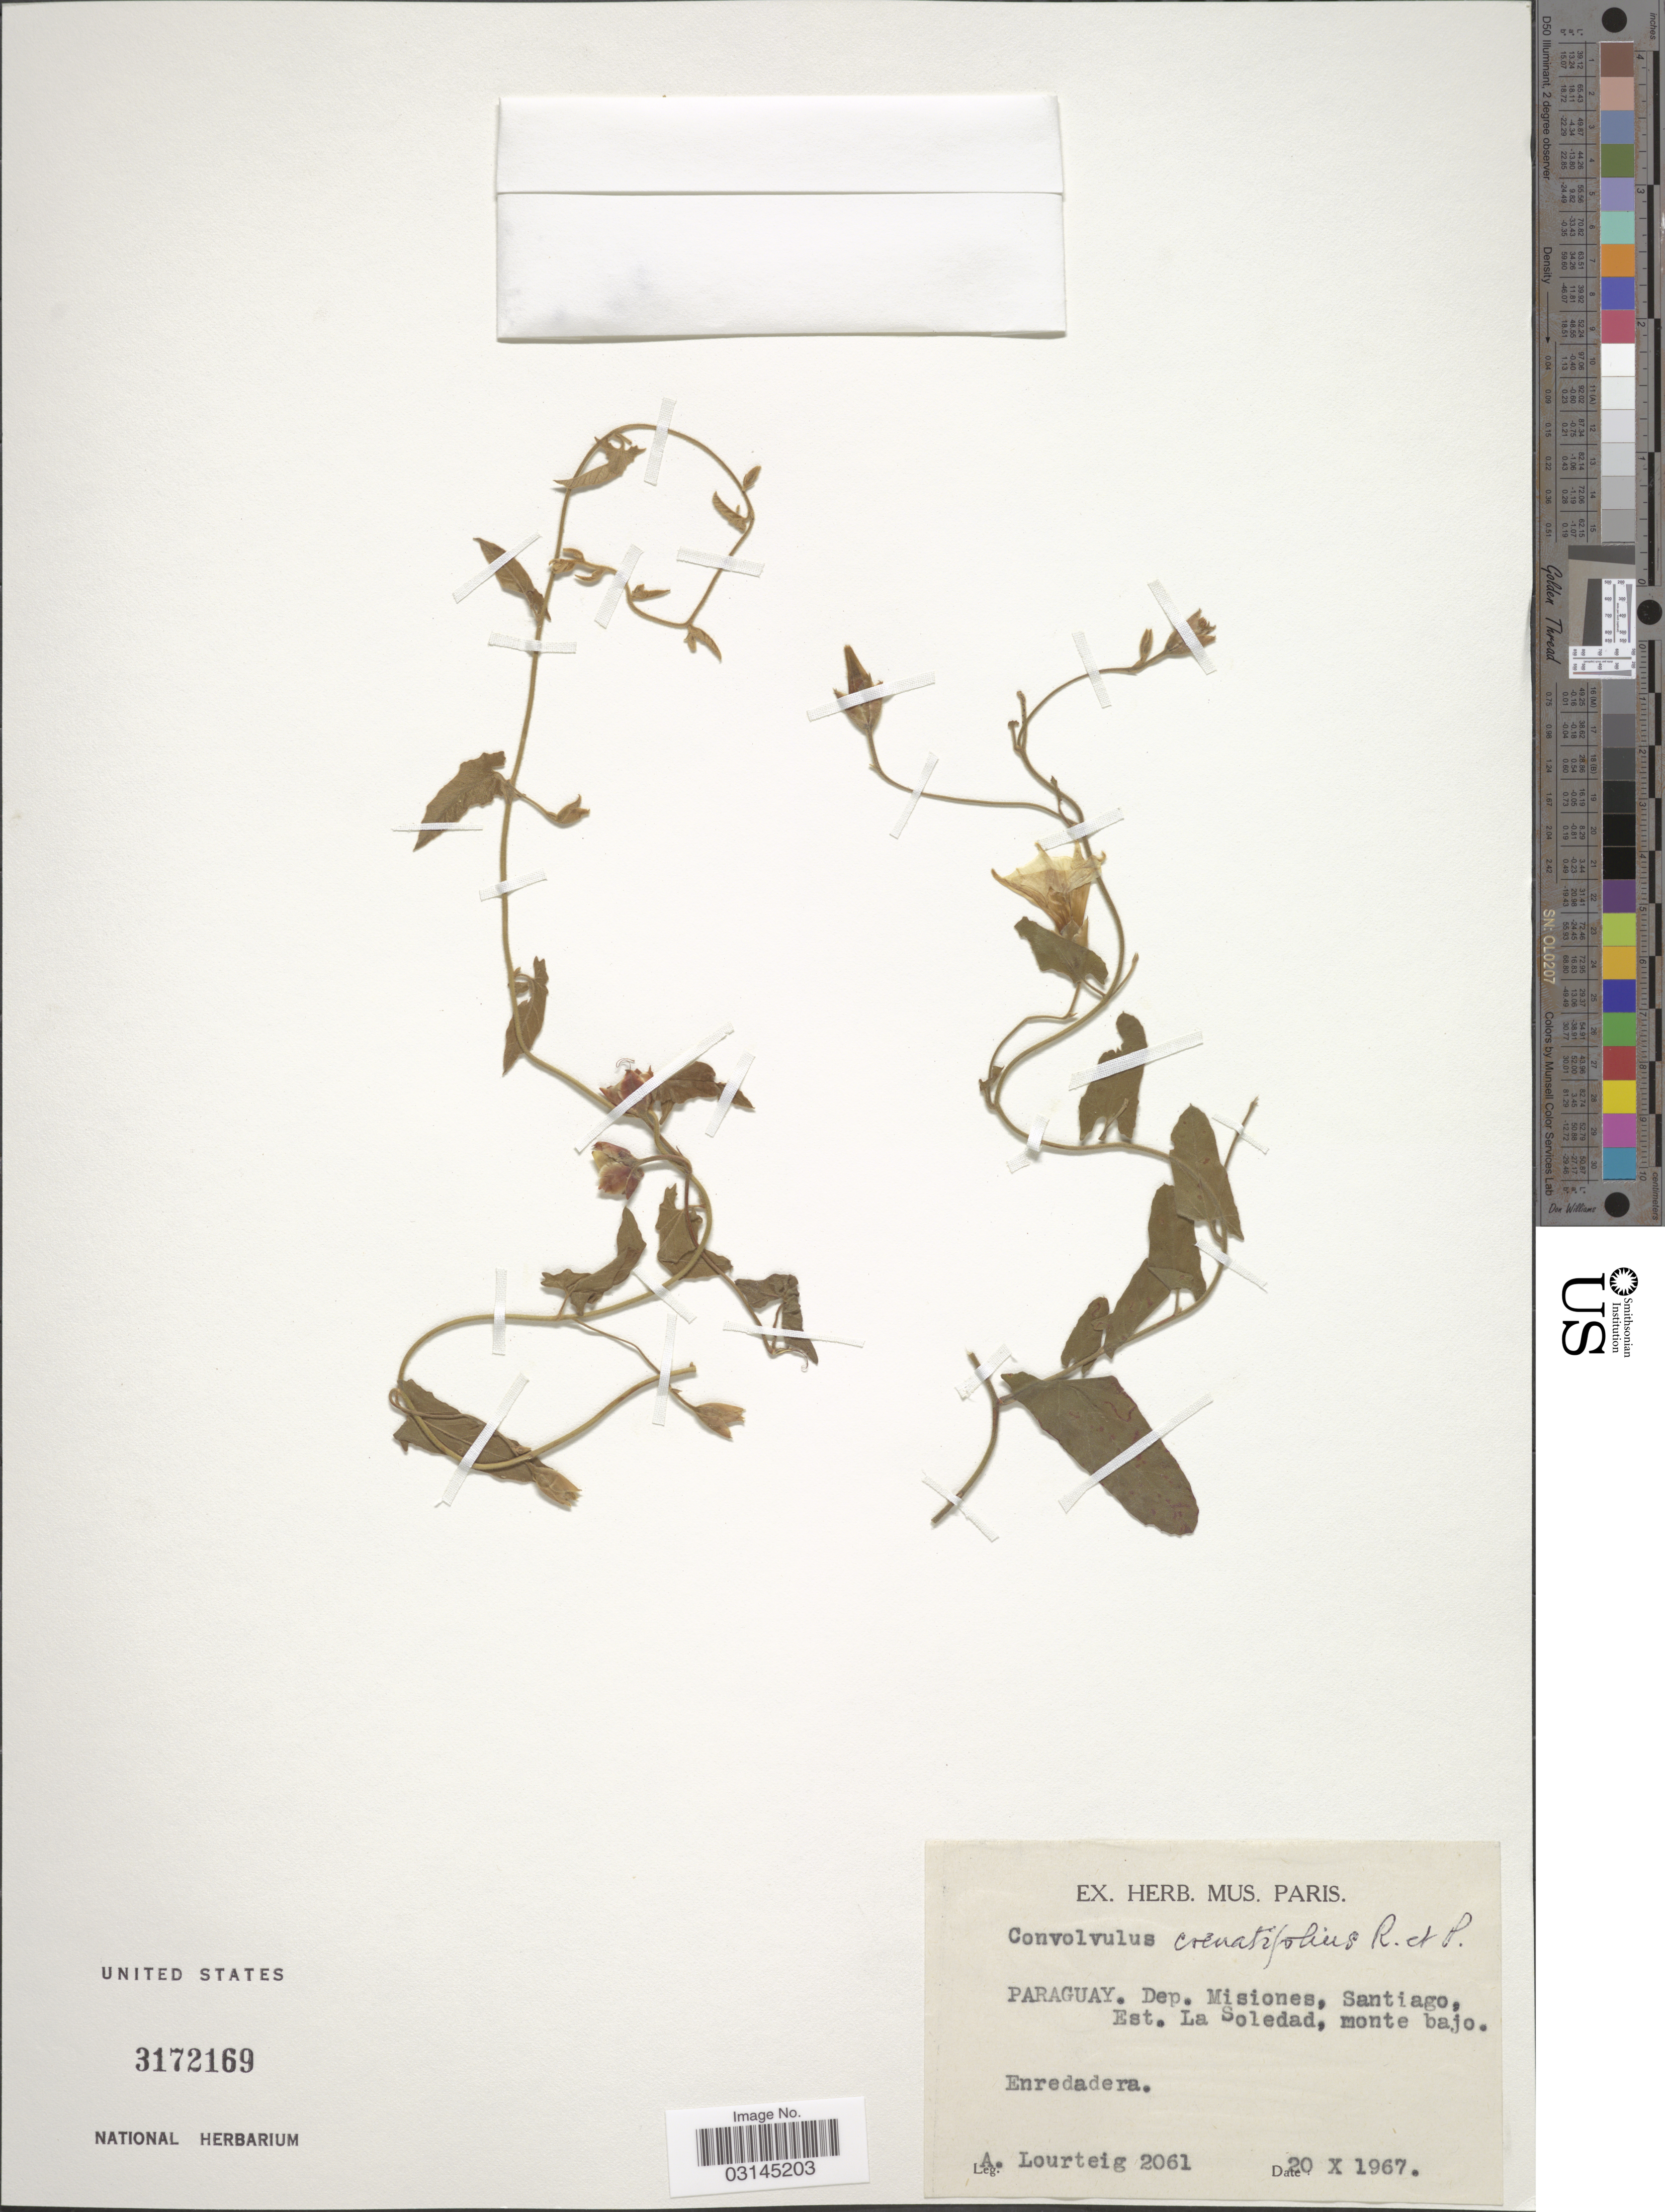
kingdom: Plantae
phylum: Tracheophyta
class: Magnoliopsida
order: Solanales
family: Convolvulaceae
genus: Convolvulus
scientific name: Convolvulus crenatifolius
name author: Ruiz & Pav.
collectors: A. Lourteig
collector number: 2061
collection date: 1967-10-20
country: Paraguay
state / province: Misiones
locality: Dep. Misiones, Santiago, Est. La Soledad, monte bajo.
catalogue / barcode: US 3172169